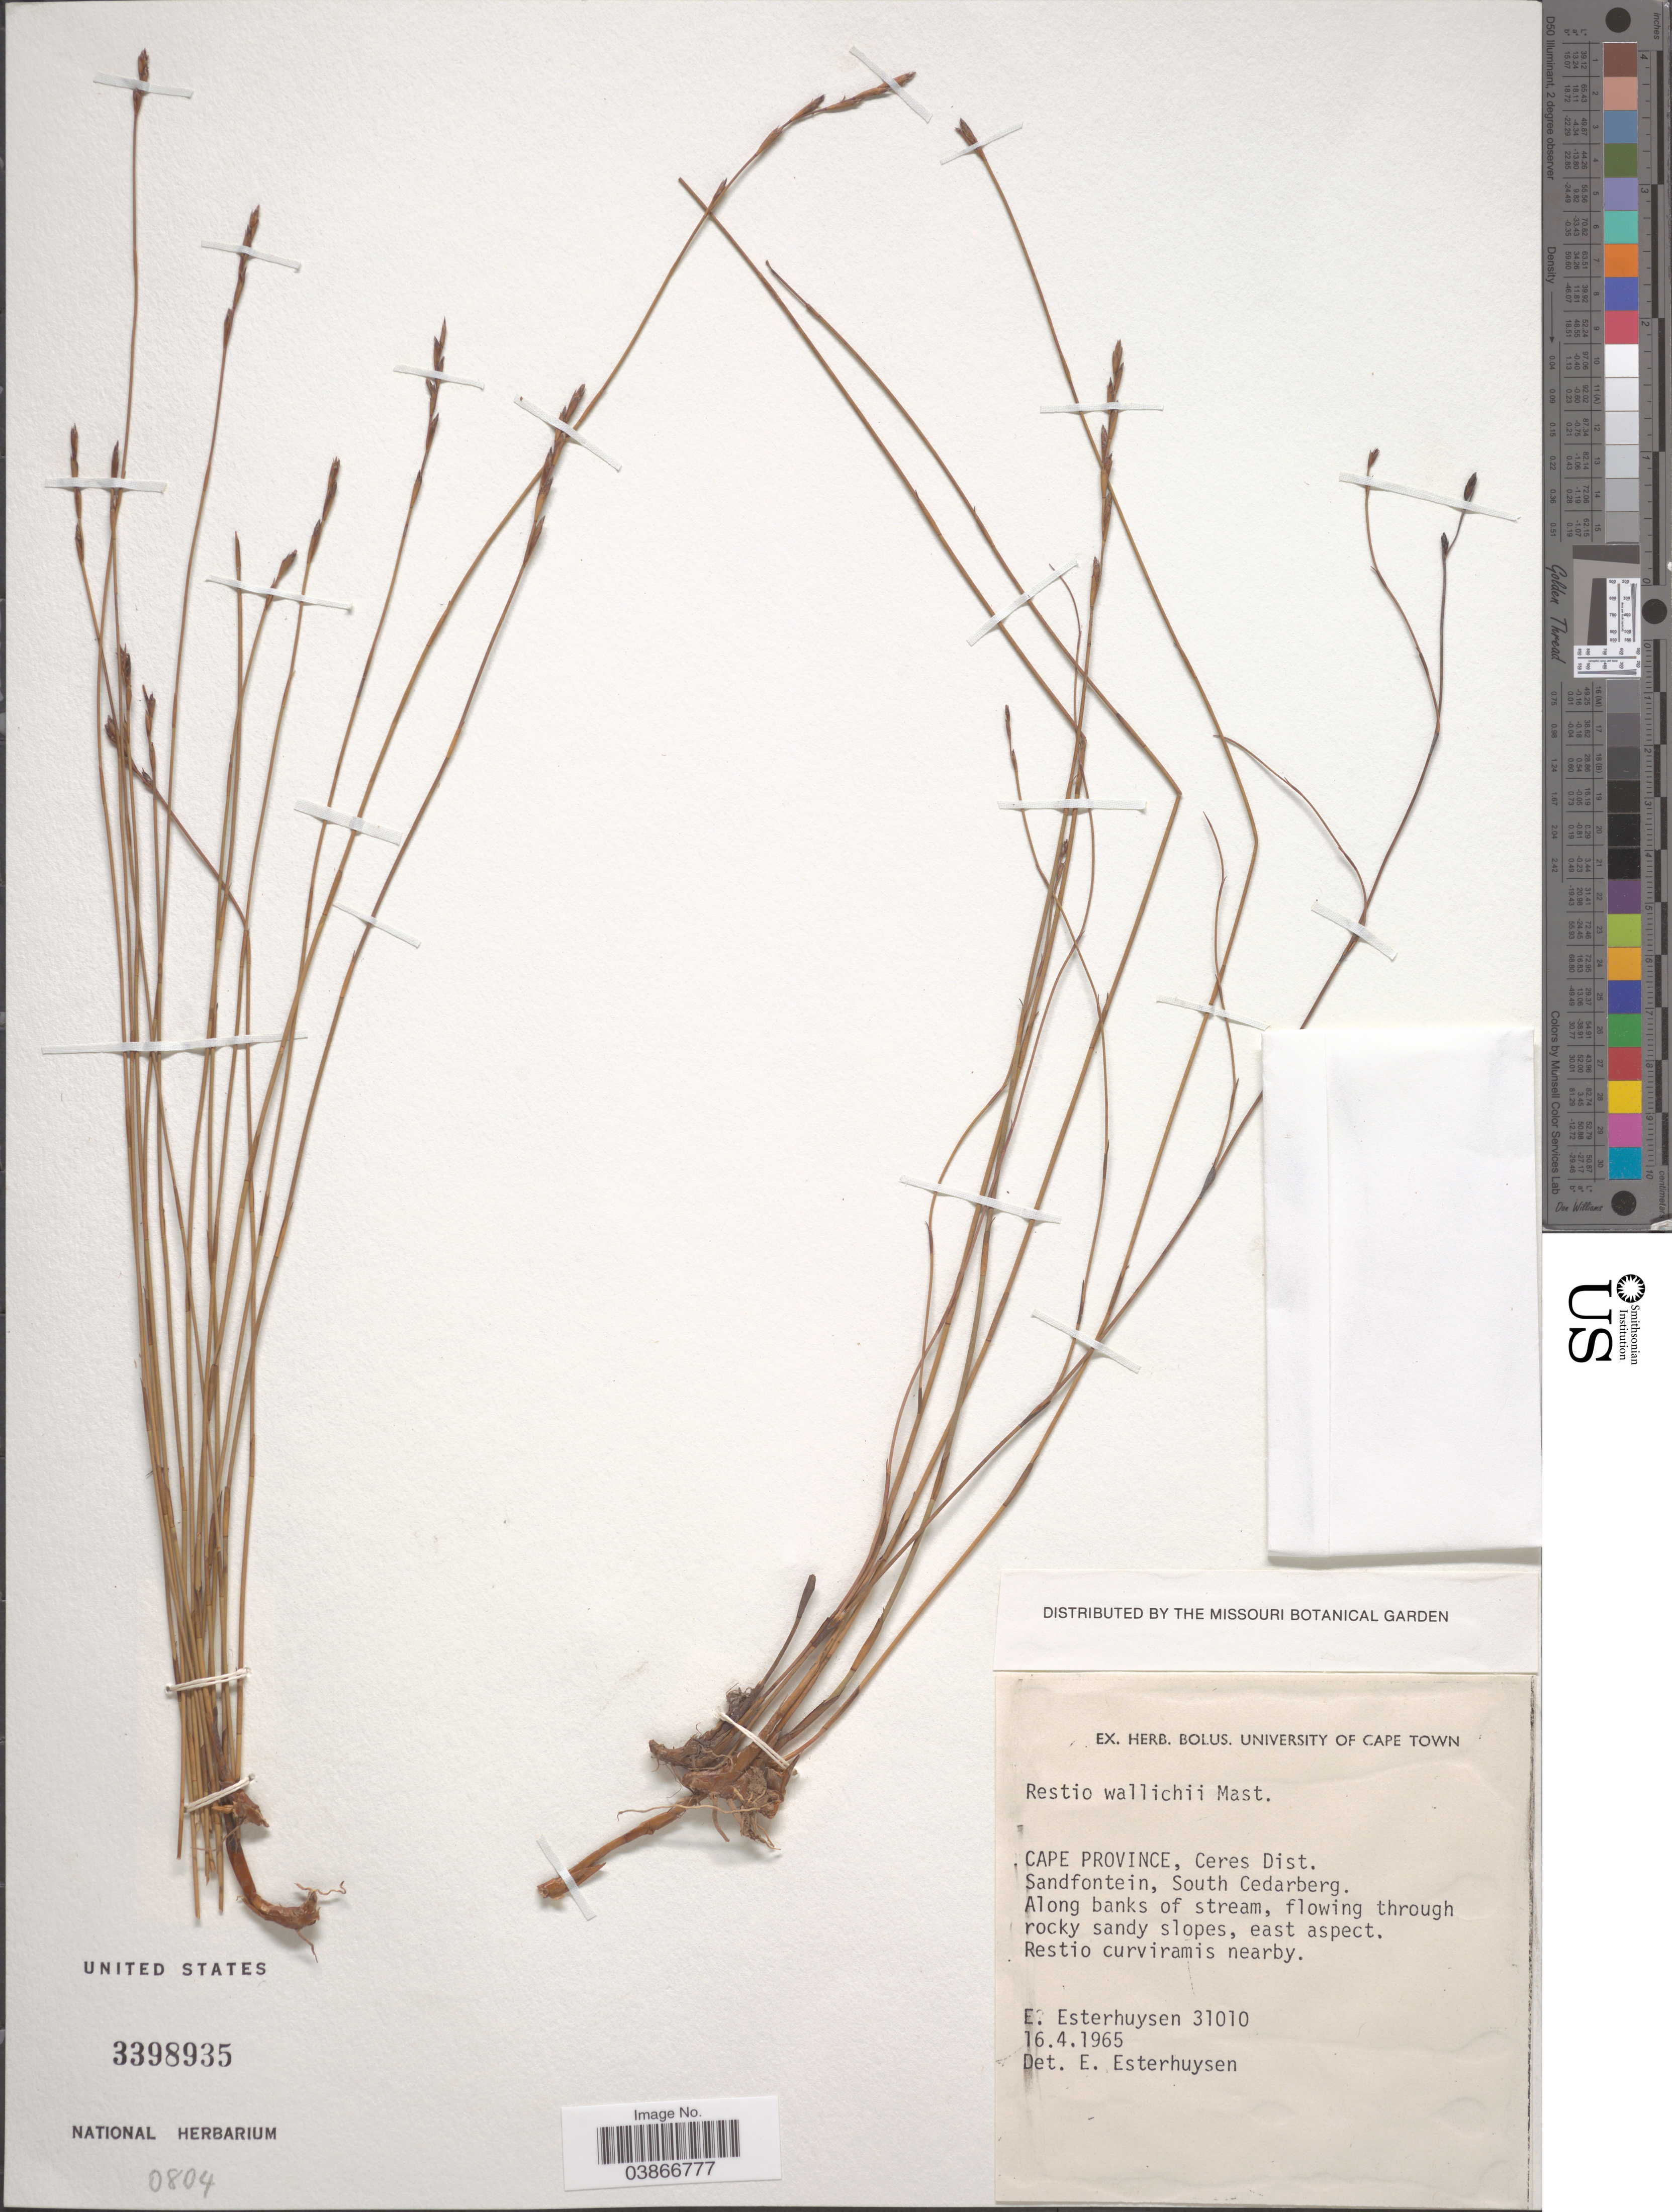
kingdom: Plantae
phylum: Tracheophyta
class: Liliopsida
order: Poales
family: Restionaceae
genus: Restio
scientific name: Restio wallichii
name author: Mast.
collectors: E. E. Esterhuysen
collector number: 31010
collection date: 1965-04-16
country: South Africa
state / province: Western Cape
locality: Ceres Dist. Sandfontein, South Cedarberg.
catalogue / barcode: US 3398935